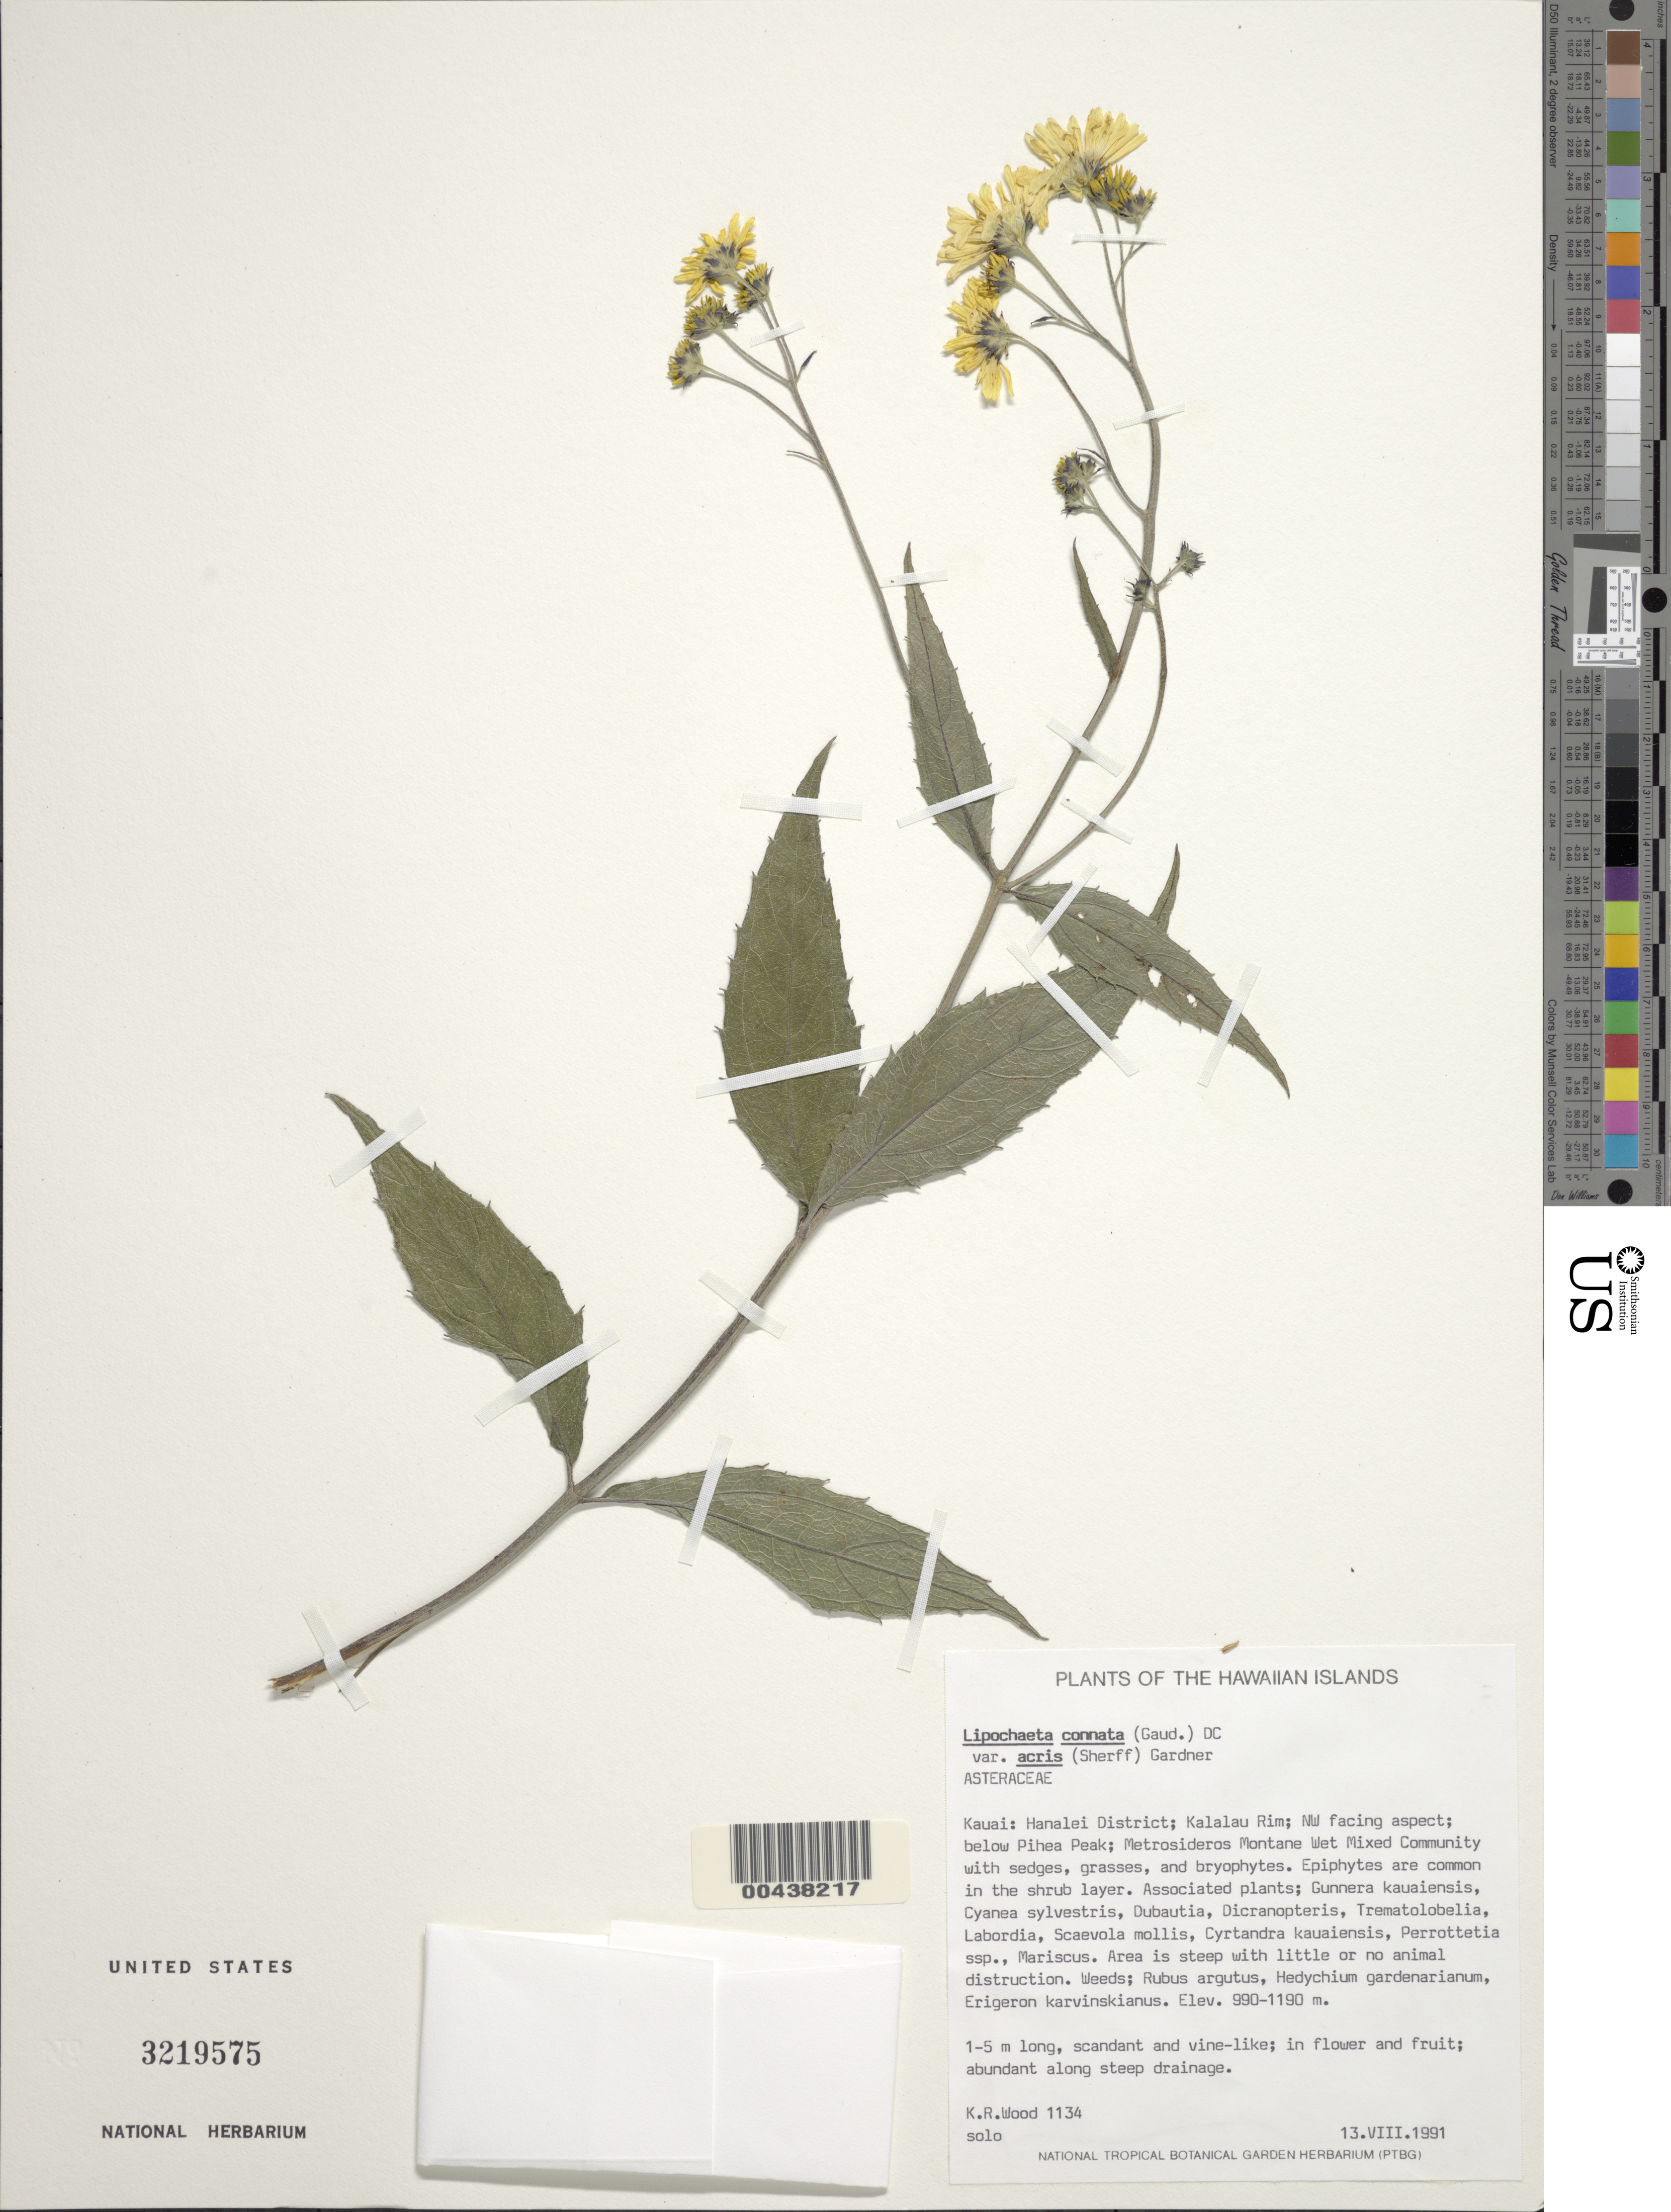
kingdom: Plantae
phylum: Tracheophyta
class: Magnoliopsida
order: Asterales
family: Asteraceae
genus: Lipochaeta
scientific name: Lipochaeta connata subsp. acris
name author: (Sherff) W.L. Wagner & H. Rob.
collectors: K. R. Wood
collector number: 1134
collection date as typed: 13 Aug 1991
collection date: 1991-08-13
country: United States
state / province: Hawaii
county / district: Kauai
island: Kaua'i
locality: Hanalei Dist.; Kalalau Rim; NW facing aspect; below Pihea Peak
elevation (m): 990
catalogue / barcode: US 3219575